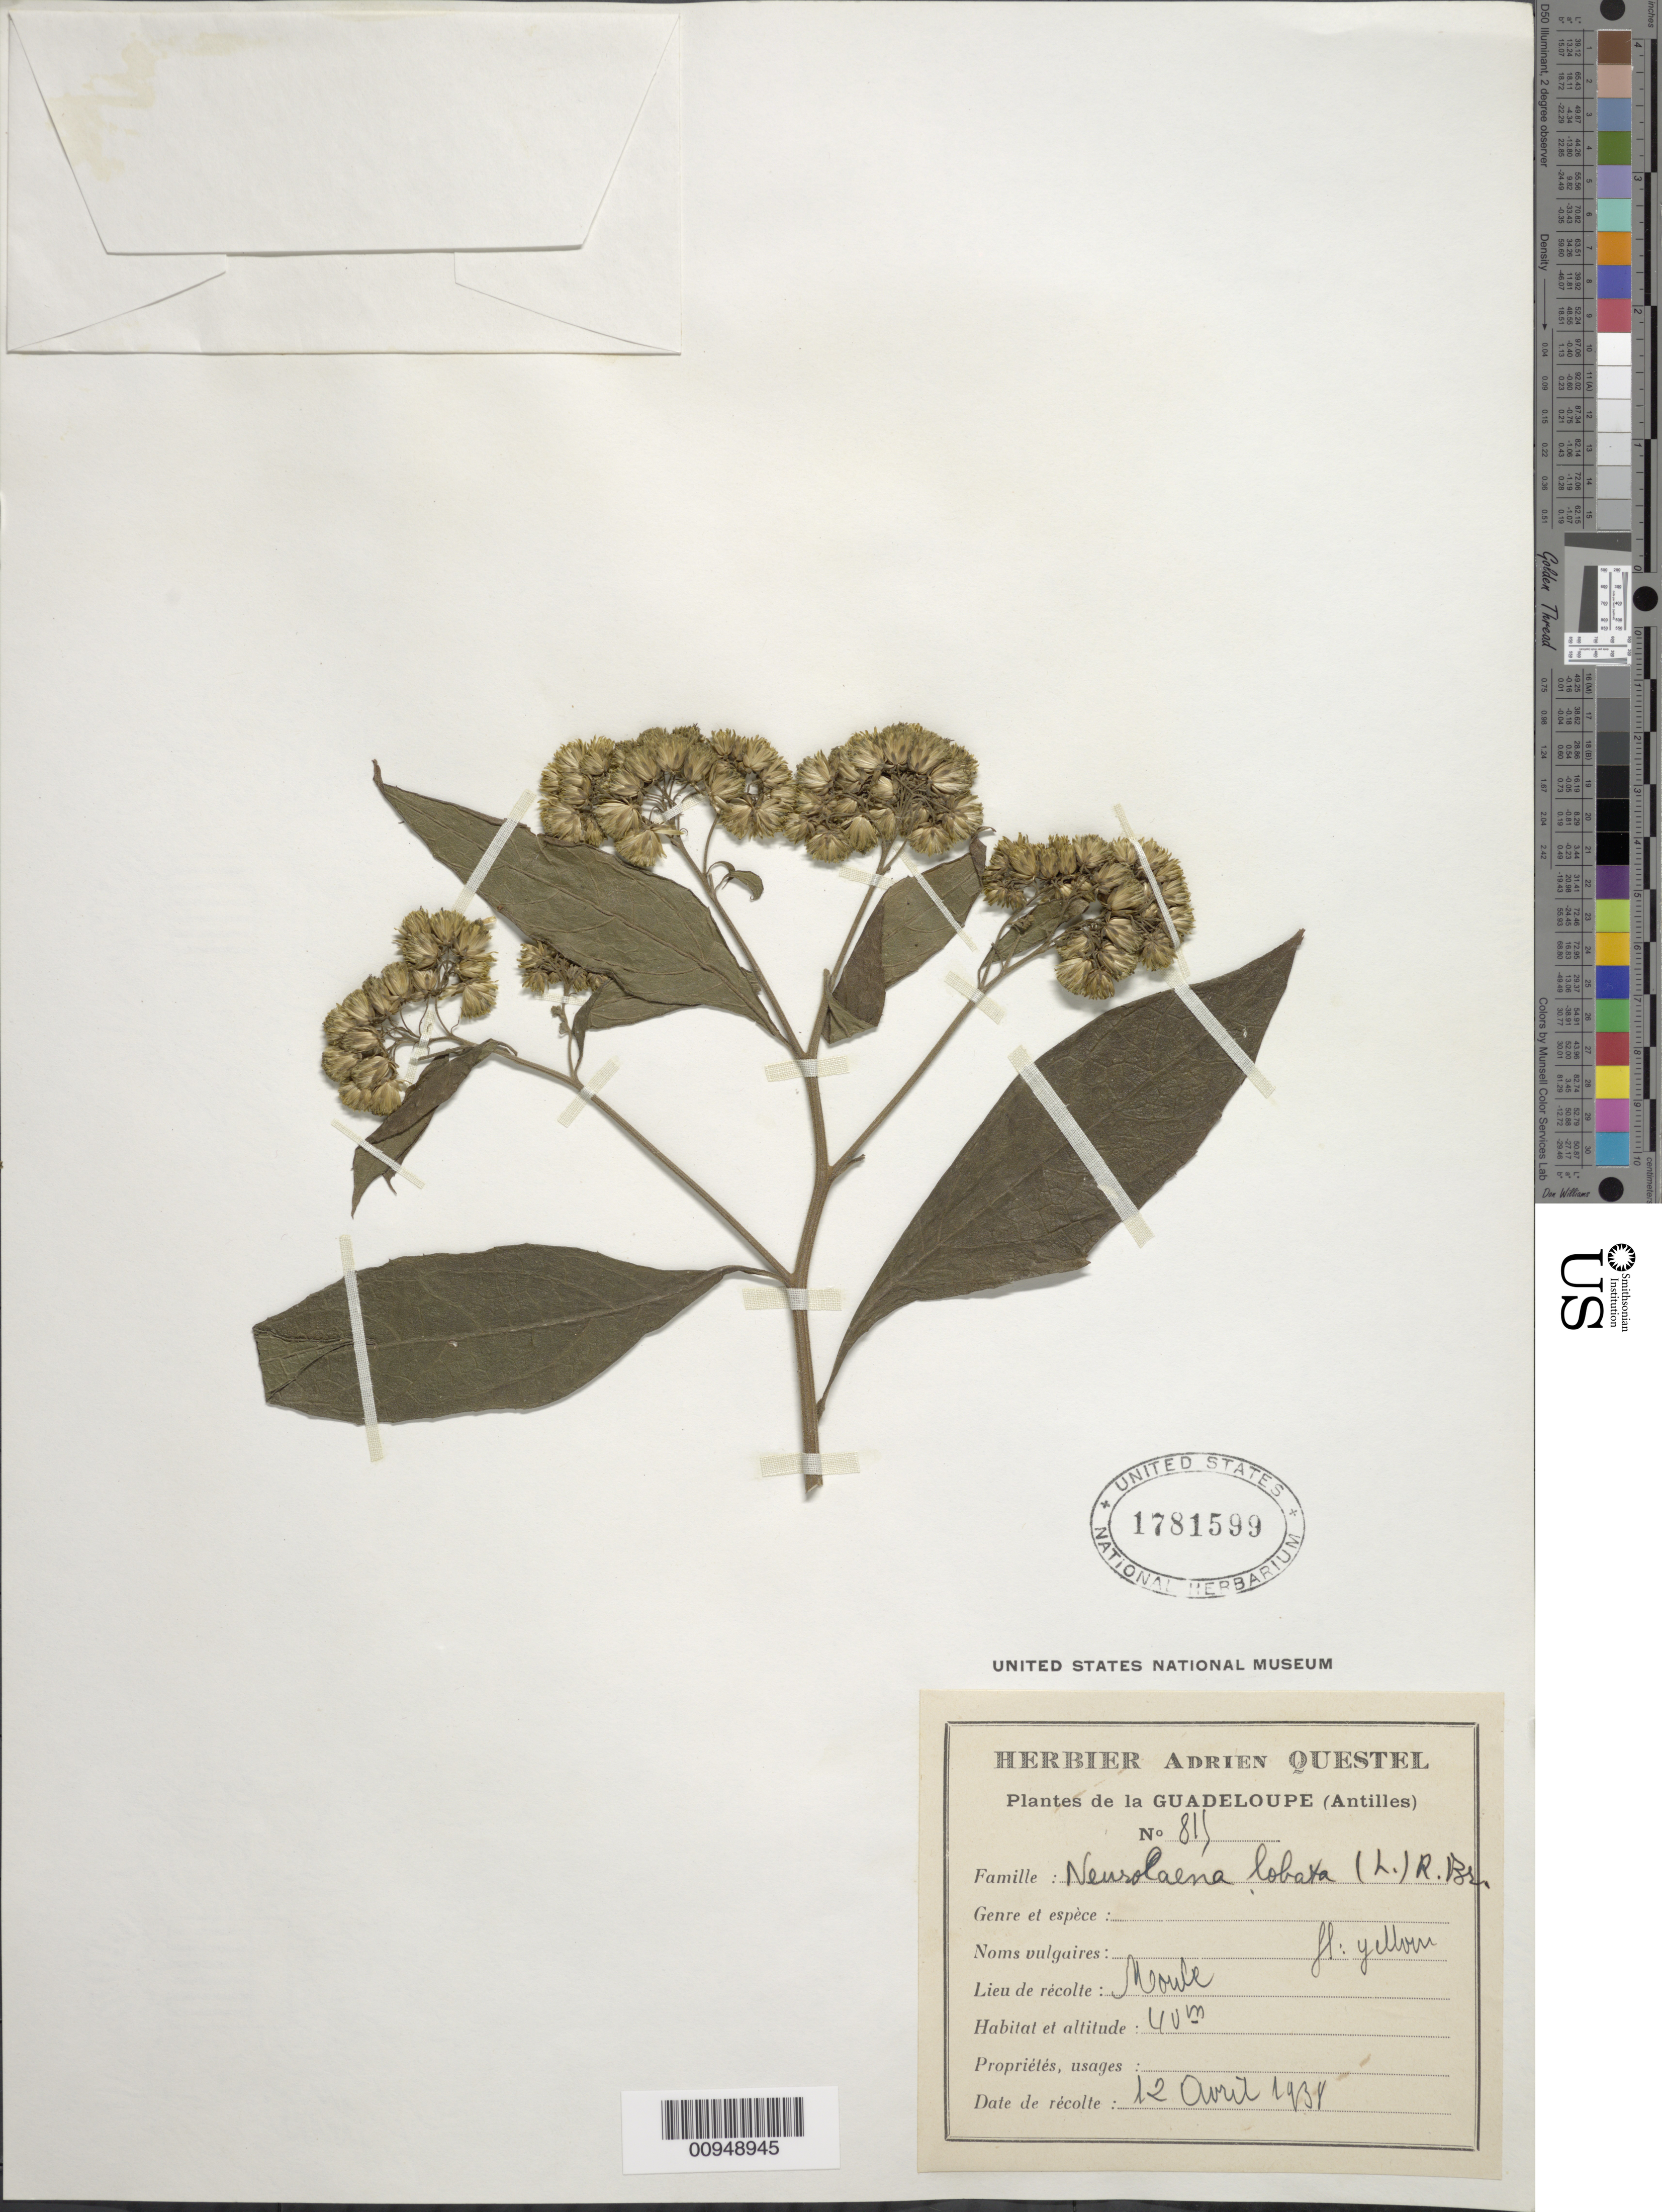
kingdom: Plantae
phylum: Tracheophyta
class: Magnoliopsida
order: Asterales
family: Asteraceae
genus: Neurolaena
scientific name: Neurolaena lobata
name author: (L.) R. Br. ex Cass.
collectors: A. Questel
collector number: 815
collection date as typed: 12 Apr 1938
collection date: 1938-04-12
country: Guadeloupe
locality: Moule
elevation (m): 40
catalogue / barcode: US 1781599